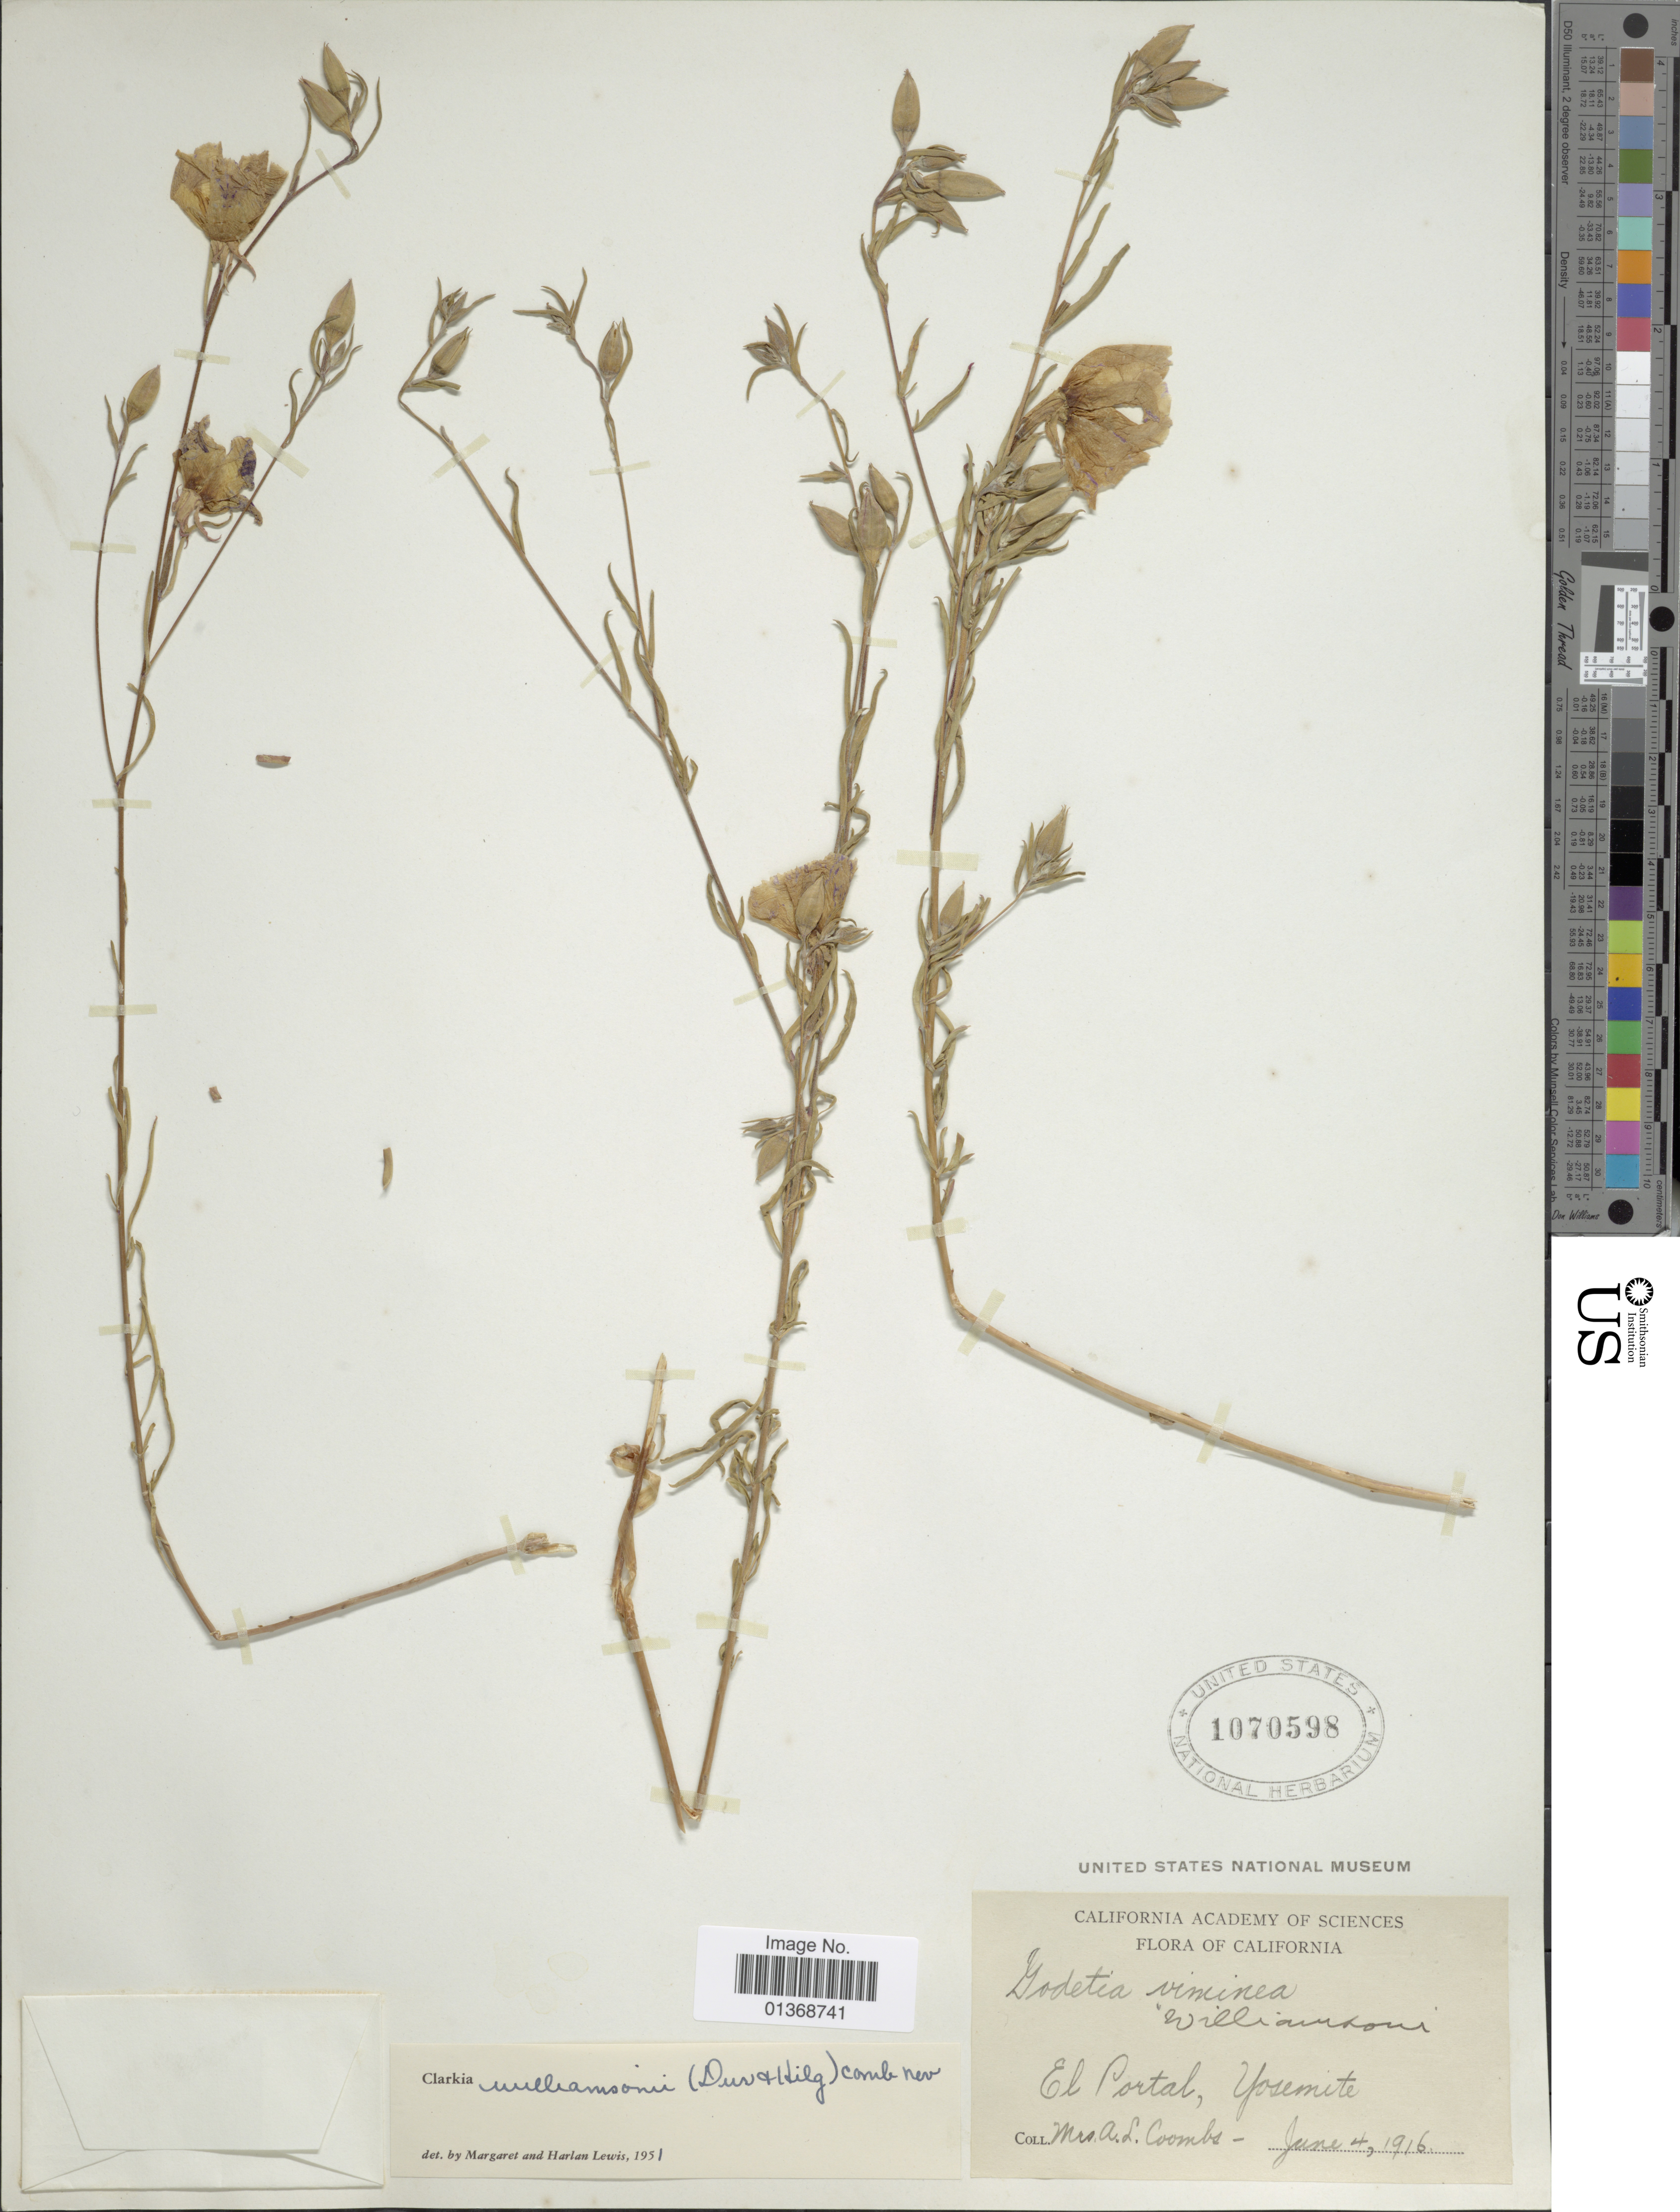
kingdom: Plantae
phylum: Tracheophyta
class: Magnoliopsida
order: Myrtales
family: Onagraceae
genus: Clarkia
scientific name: Clarkia williamsonii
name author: (Durand & Hilg.) F. H. Lewis & M.E. Lewis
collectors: A. Coombs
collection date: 1916-06-04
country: United States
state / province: California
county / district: Mariposa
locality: El Portal, Yosemite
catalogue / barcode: US 1070598